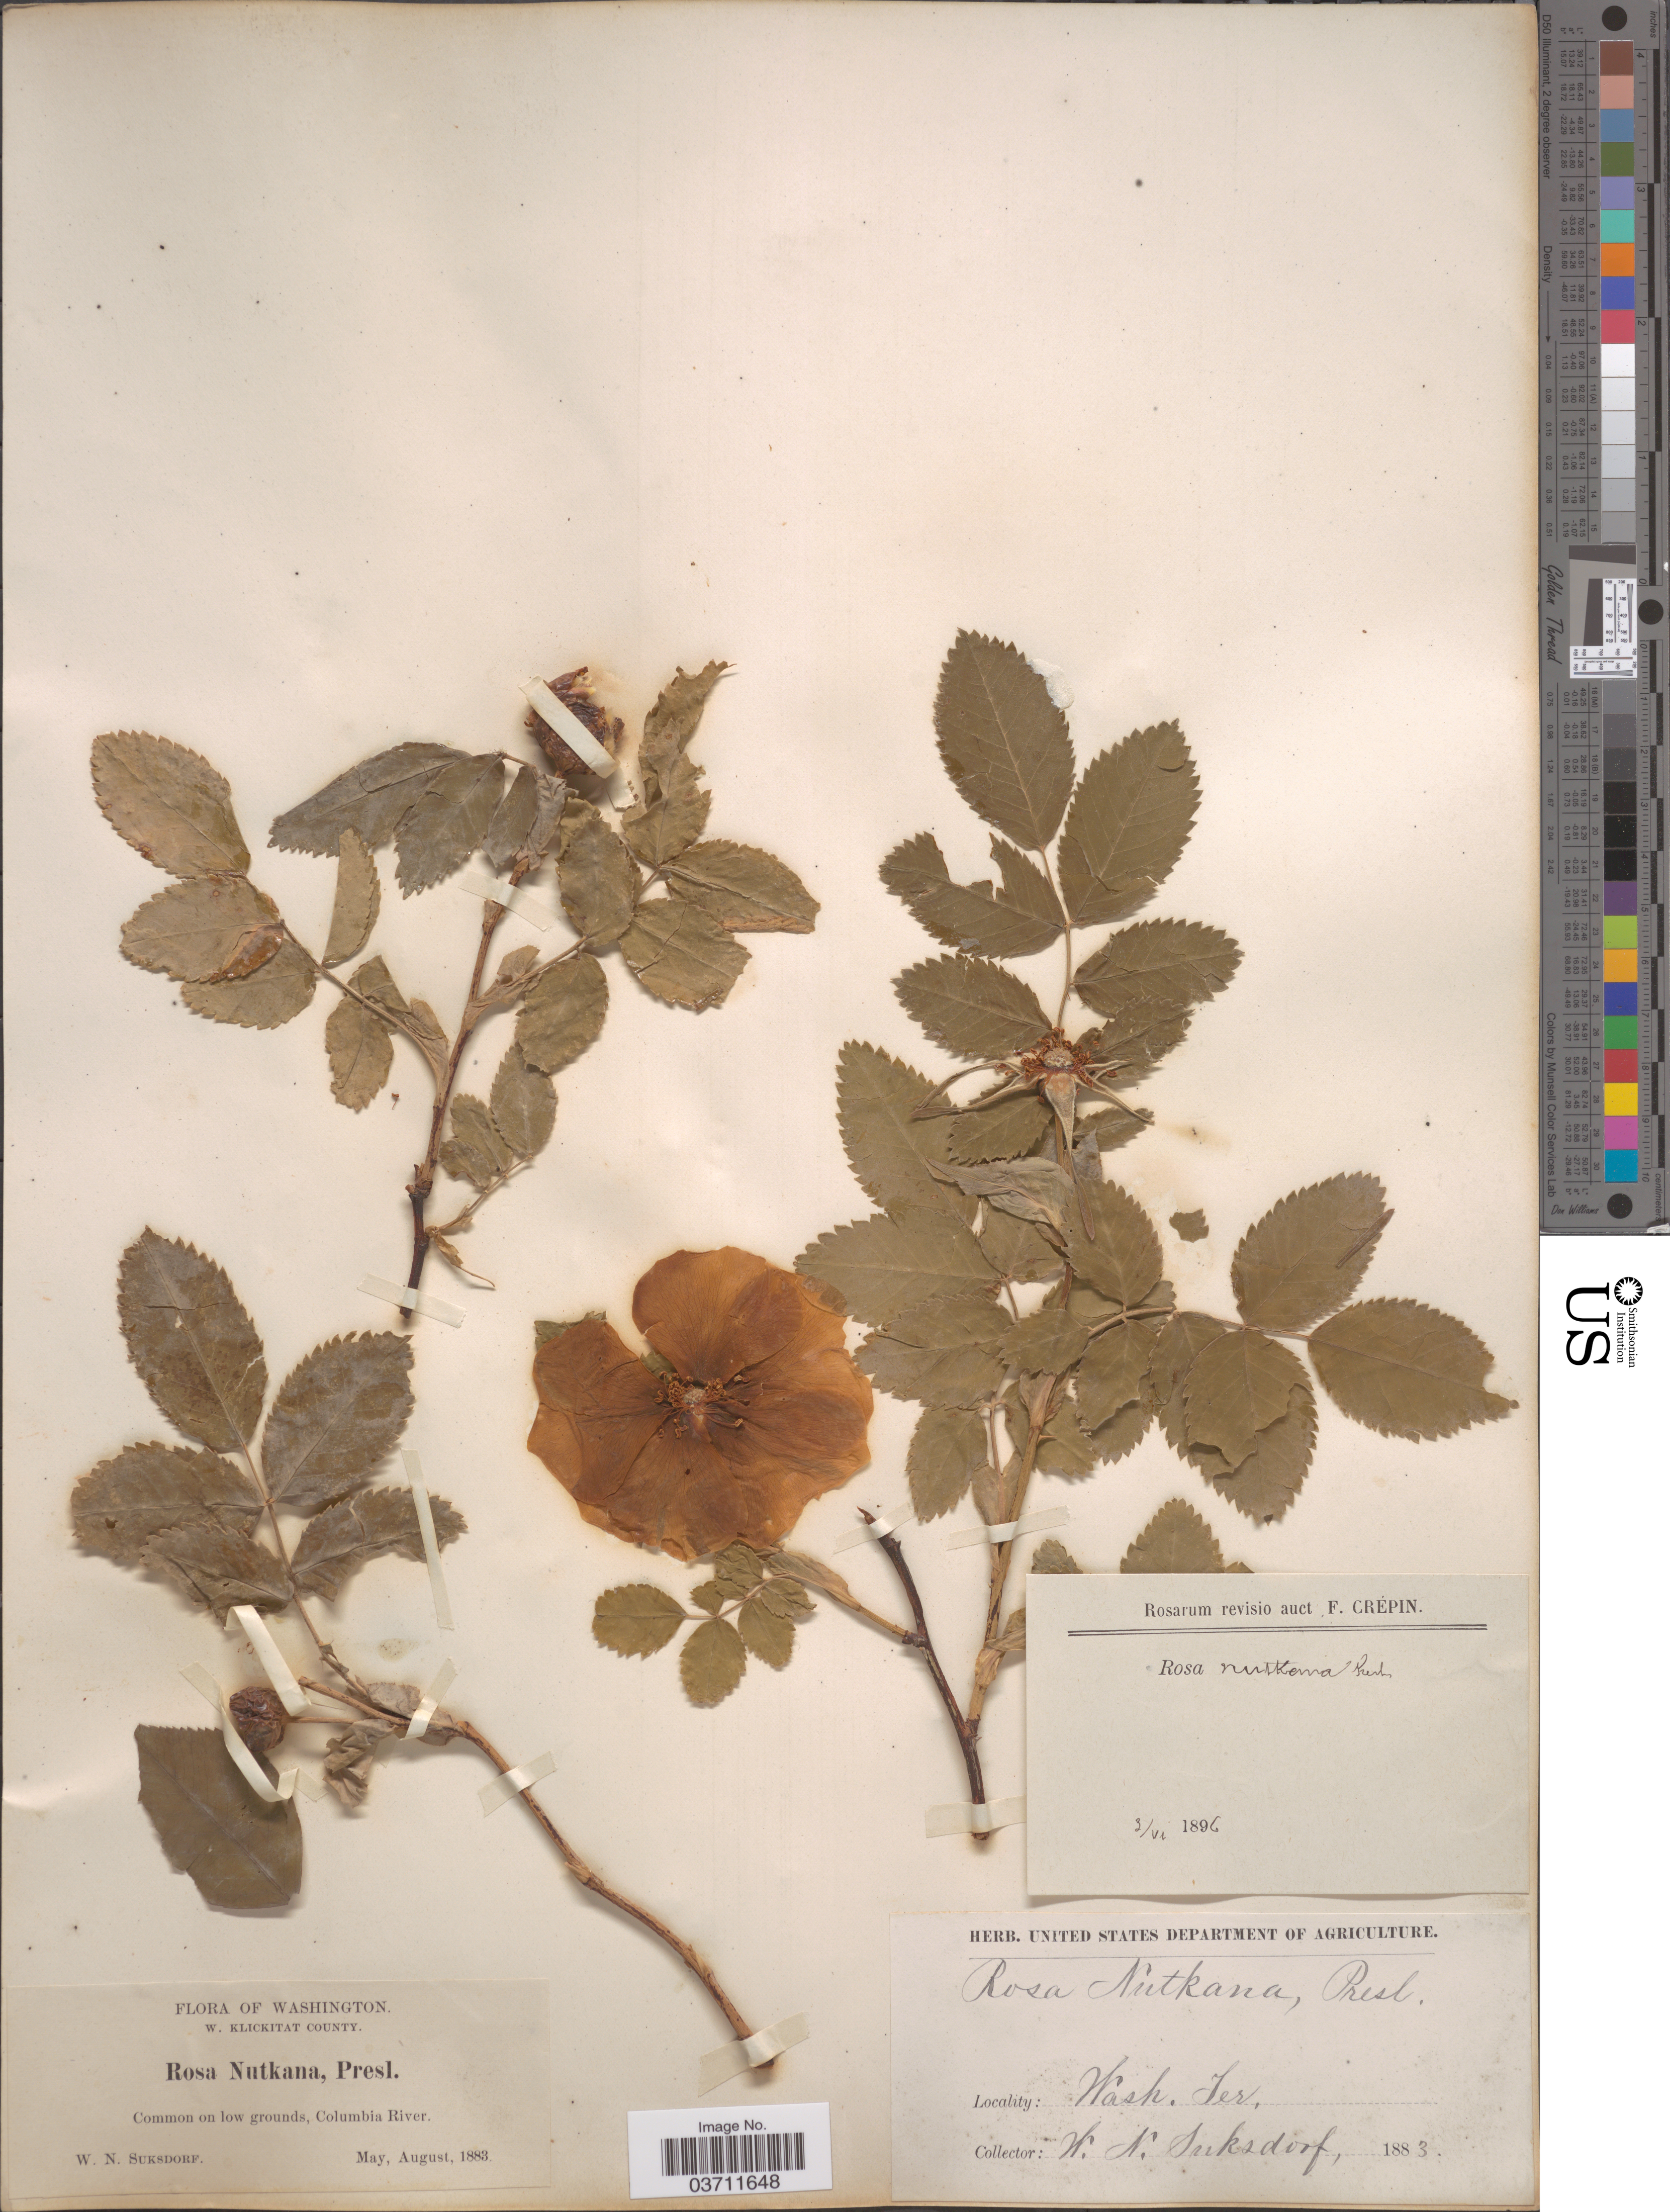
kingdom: Plantae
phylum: Tracheophyta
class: Magnoliopsida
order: Rosales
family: Rosaceae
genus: Rosa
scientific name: Rosa nutkana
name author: C. Presl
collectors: W. N. Suksdorf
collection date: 1883-08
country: United States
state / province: Washington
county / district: Klickitat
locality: W. Klickitat County. Columbia River.